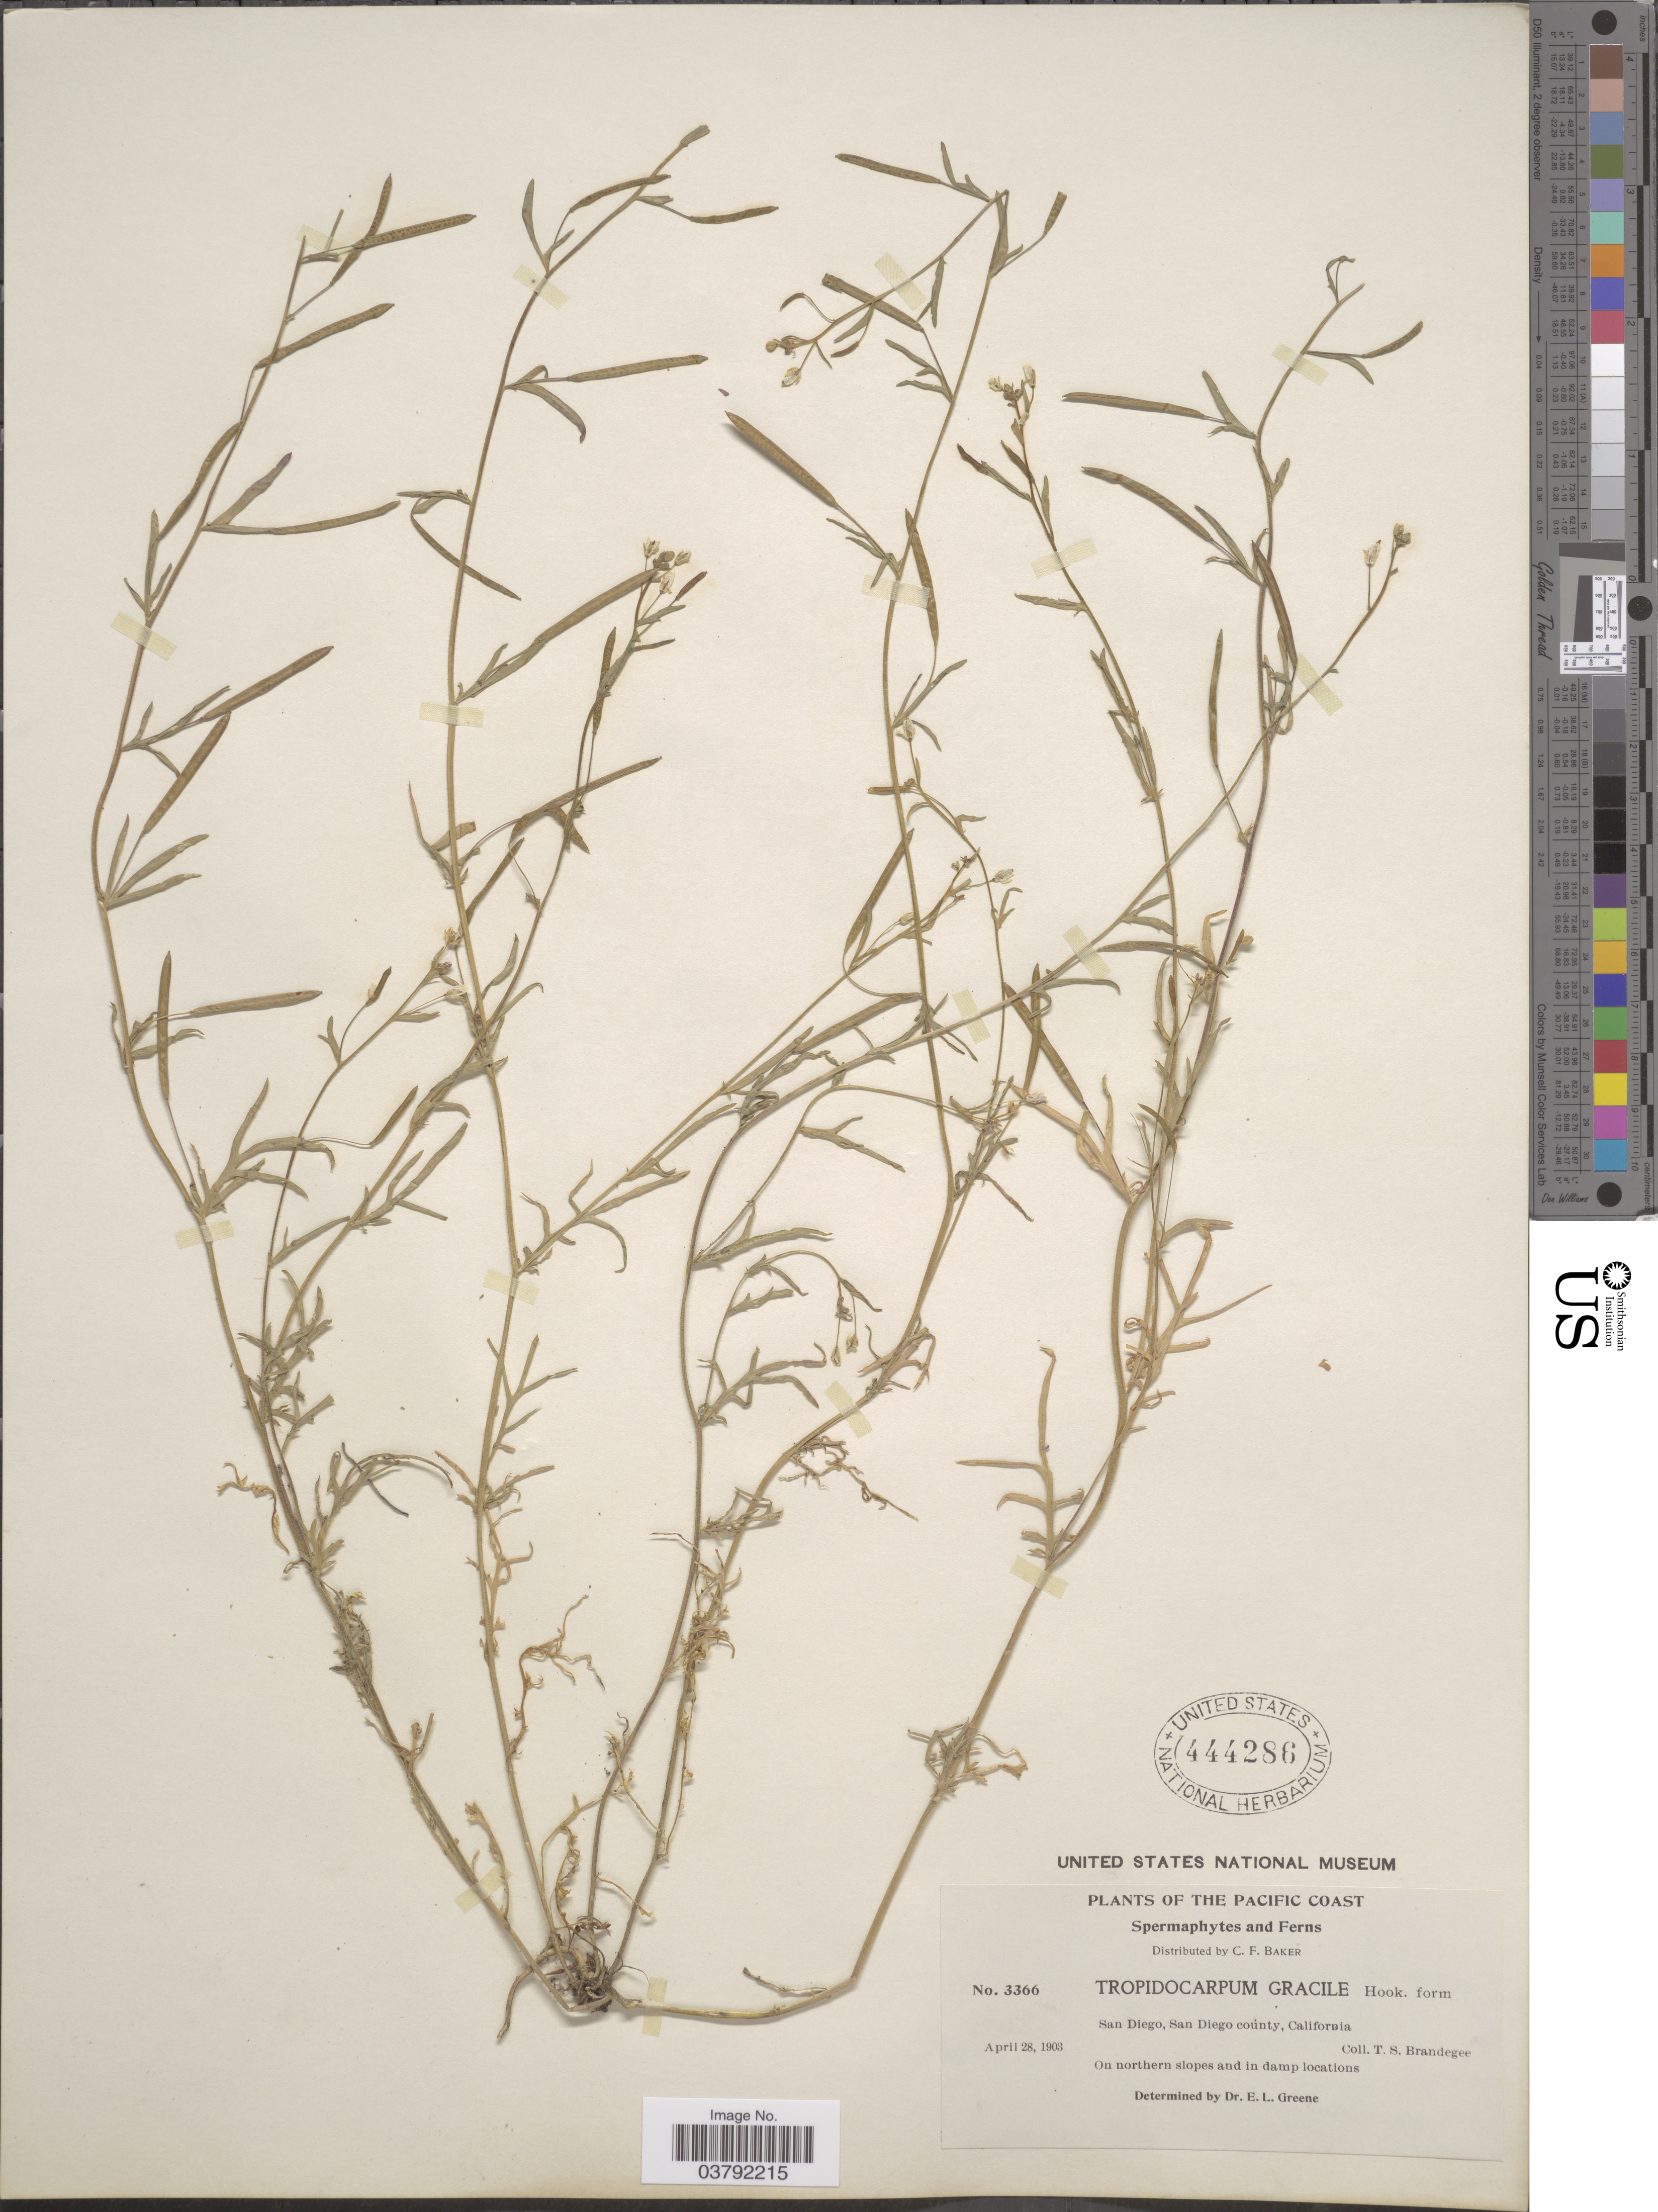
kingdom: Plantae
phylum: Tracheophyta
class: Magnoliopsida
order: Brassicales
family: Brassicaceae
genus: Tropidocarpum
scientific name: Tropidocarpum gracile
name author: Hook.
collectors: T. S. Brandegee (herbarium)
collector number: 3366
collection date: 1903-04-28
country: United States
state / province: California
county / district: San Diego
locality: The Pacific Coast. San Diego, San Diego county.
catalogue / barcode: US 444286